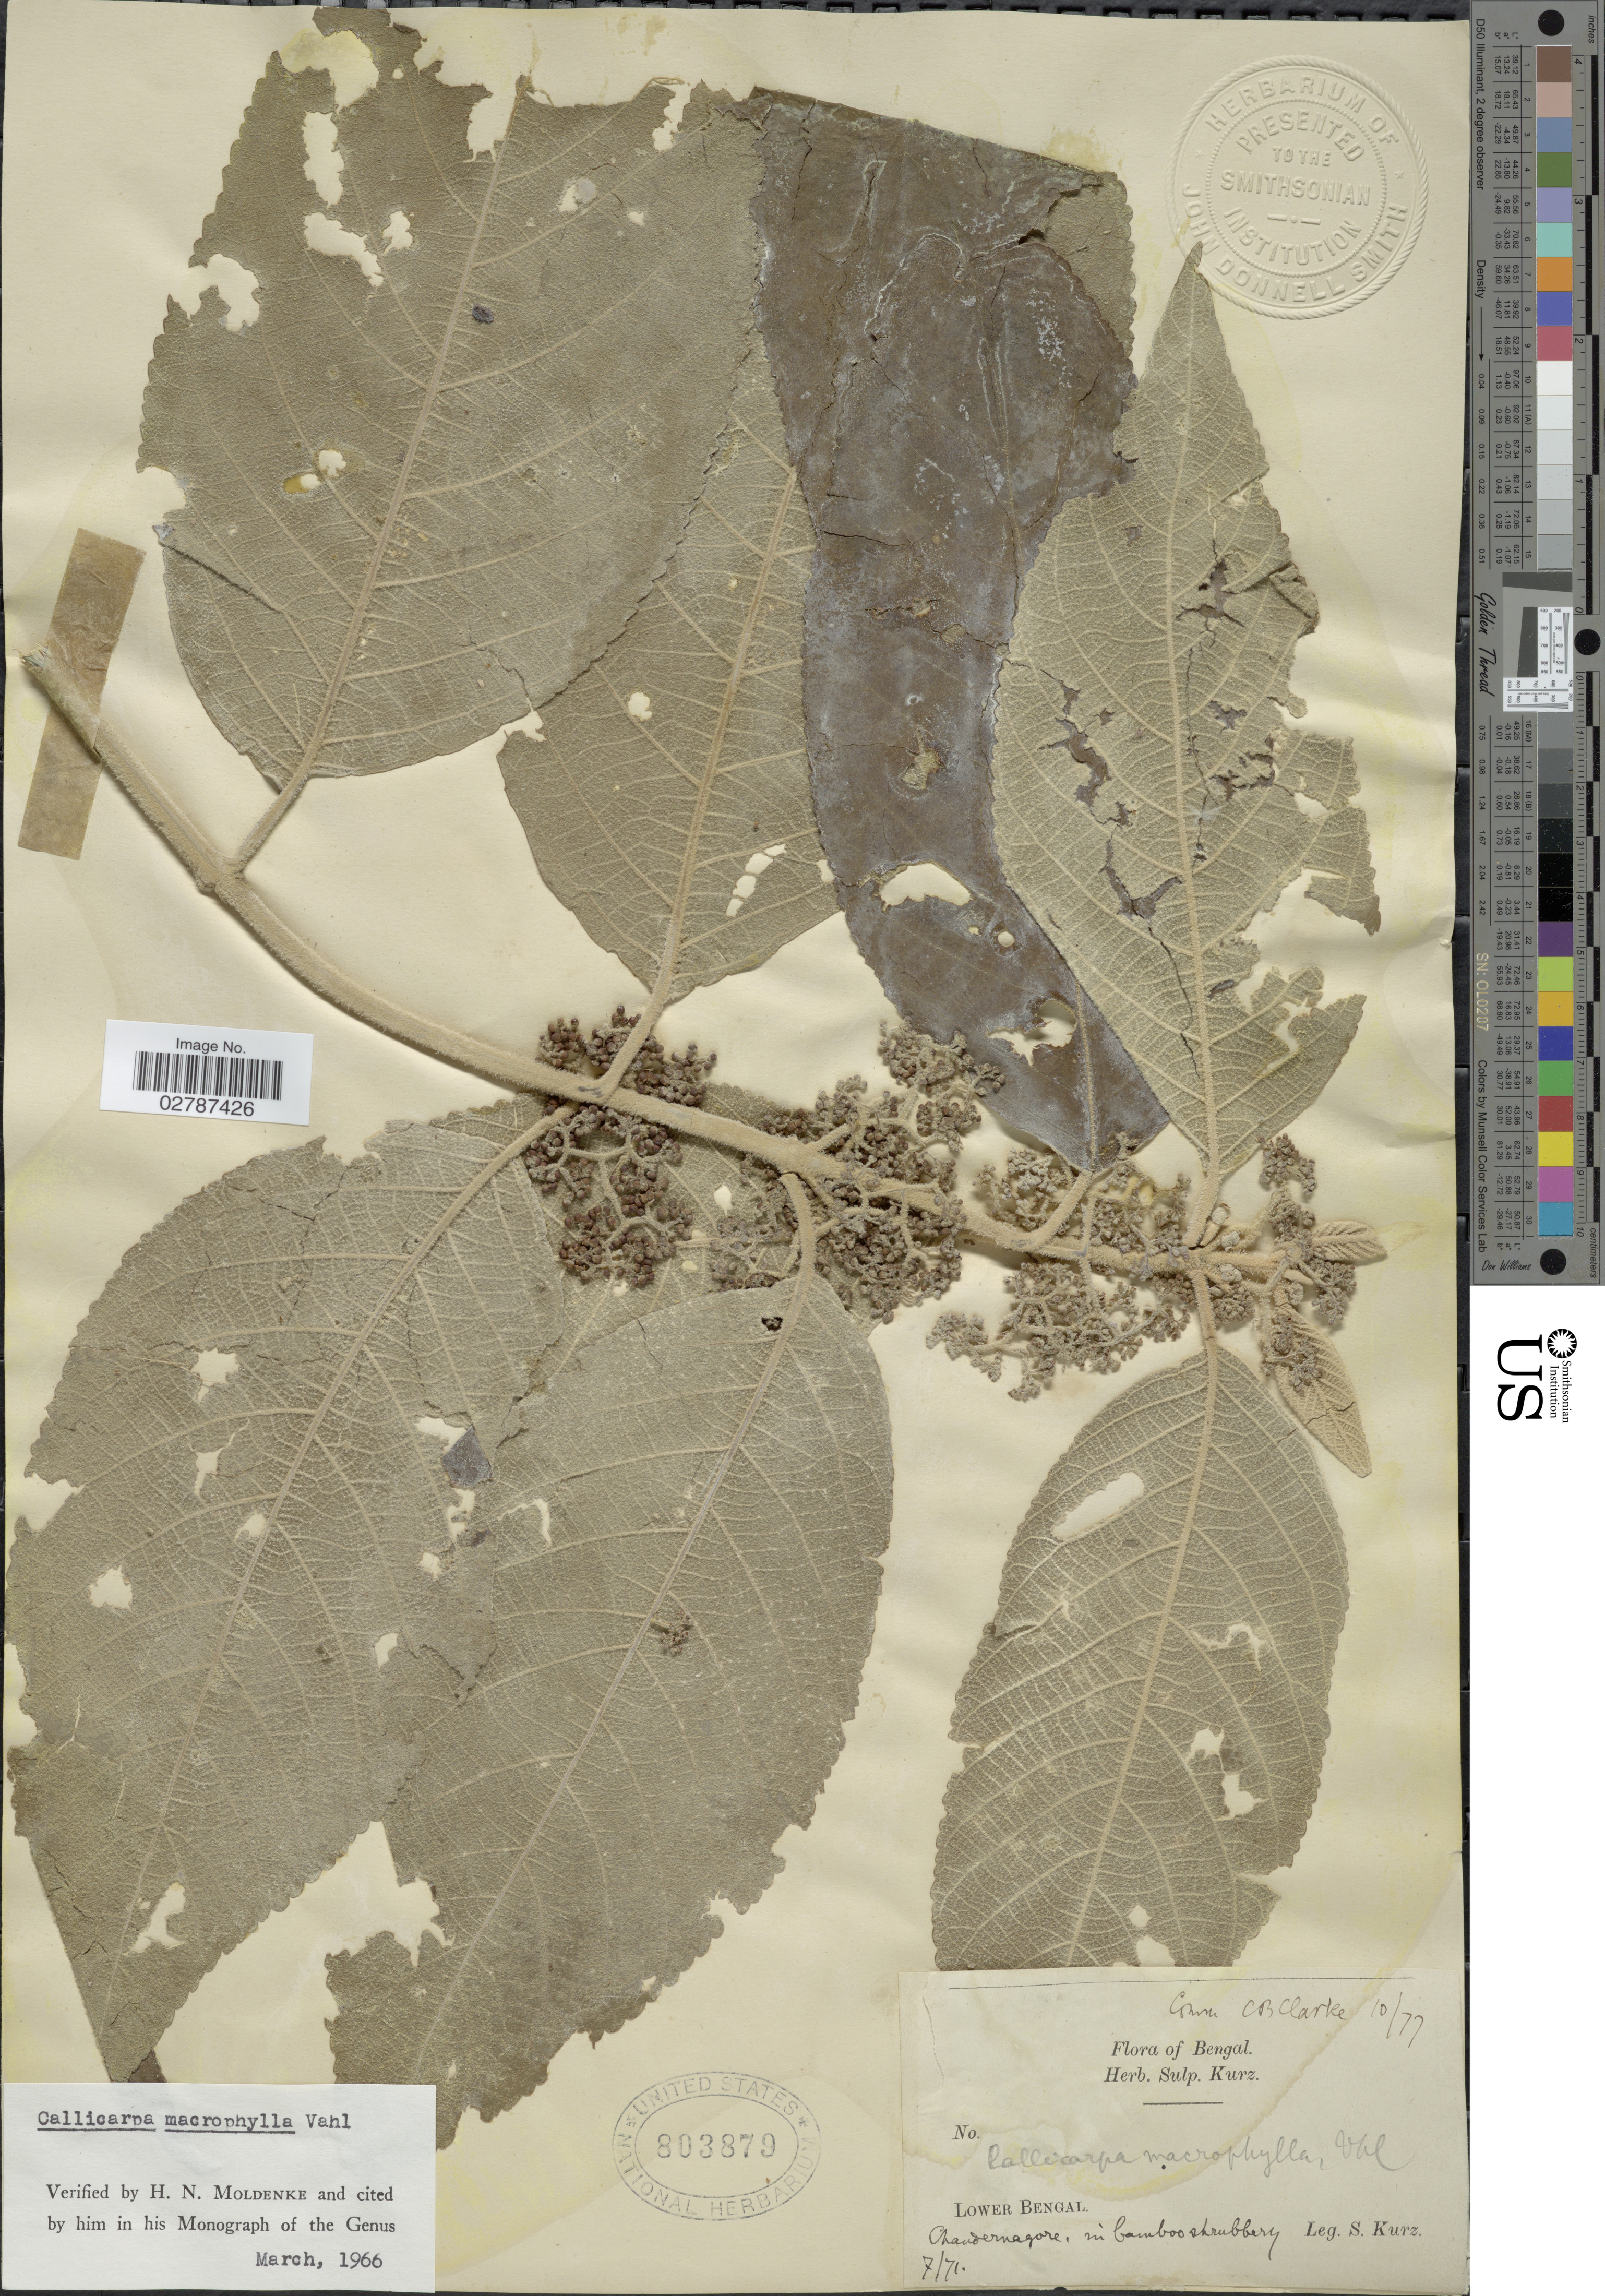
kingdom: Plantae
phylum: Tracheophyta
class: Magnoliopsida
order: Lamiales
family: Lamiaceae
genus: Callicarpa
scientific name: Callicarpa macrophylla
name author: Vahl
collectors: S. Kurz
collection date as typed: Transcribed d/m/y: /7/71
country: India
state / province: West Bengal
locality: Bengal. Lower Bengal. Chandernagore.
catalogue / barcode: US 803879